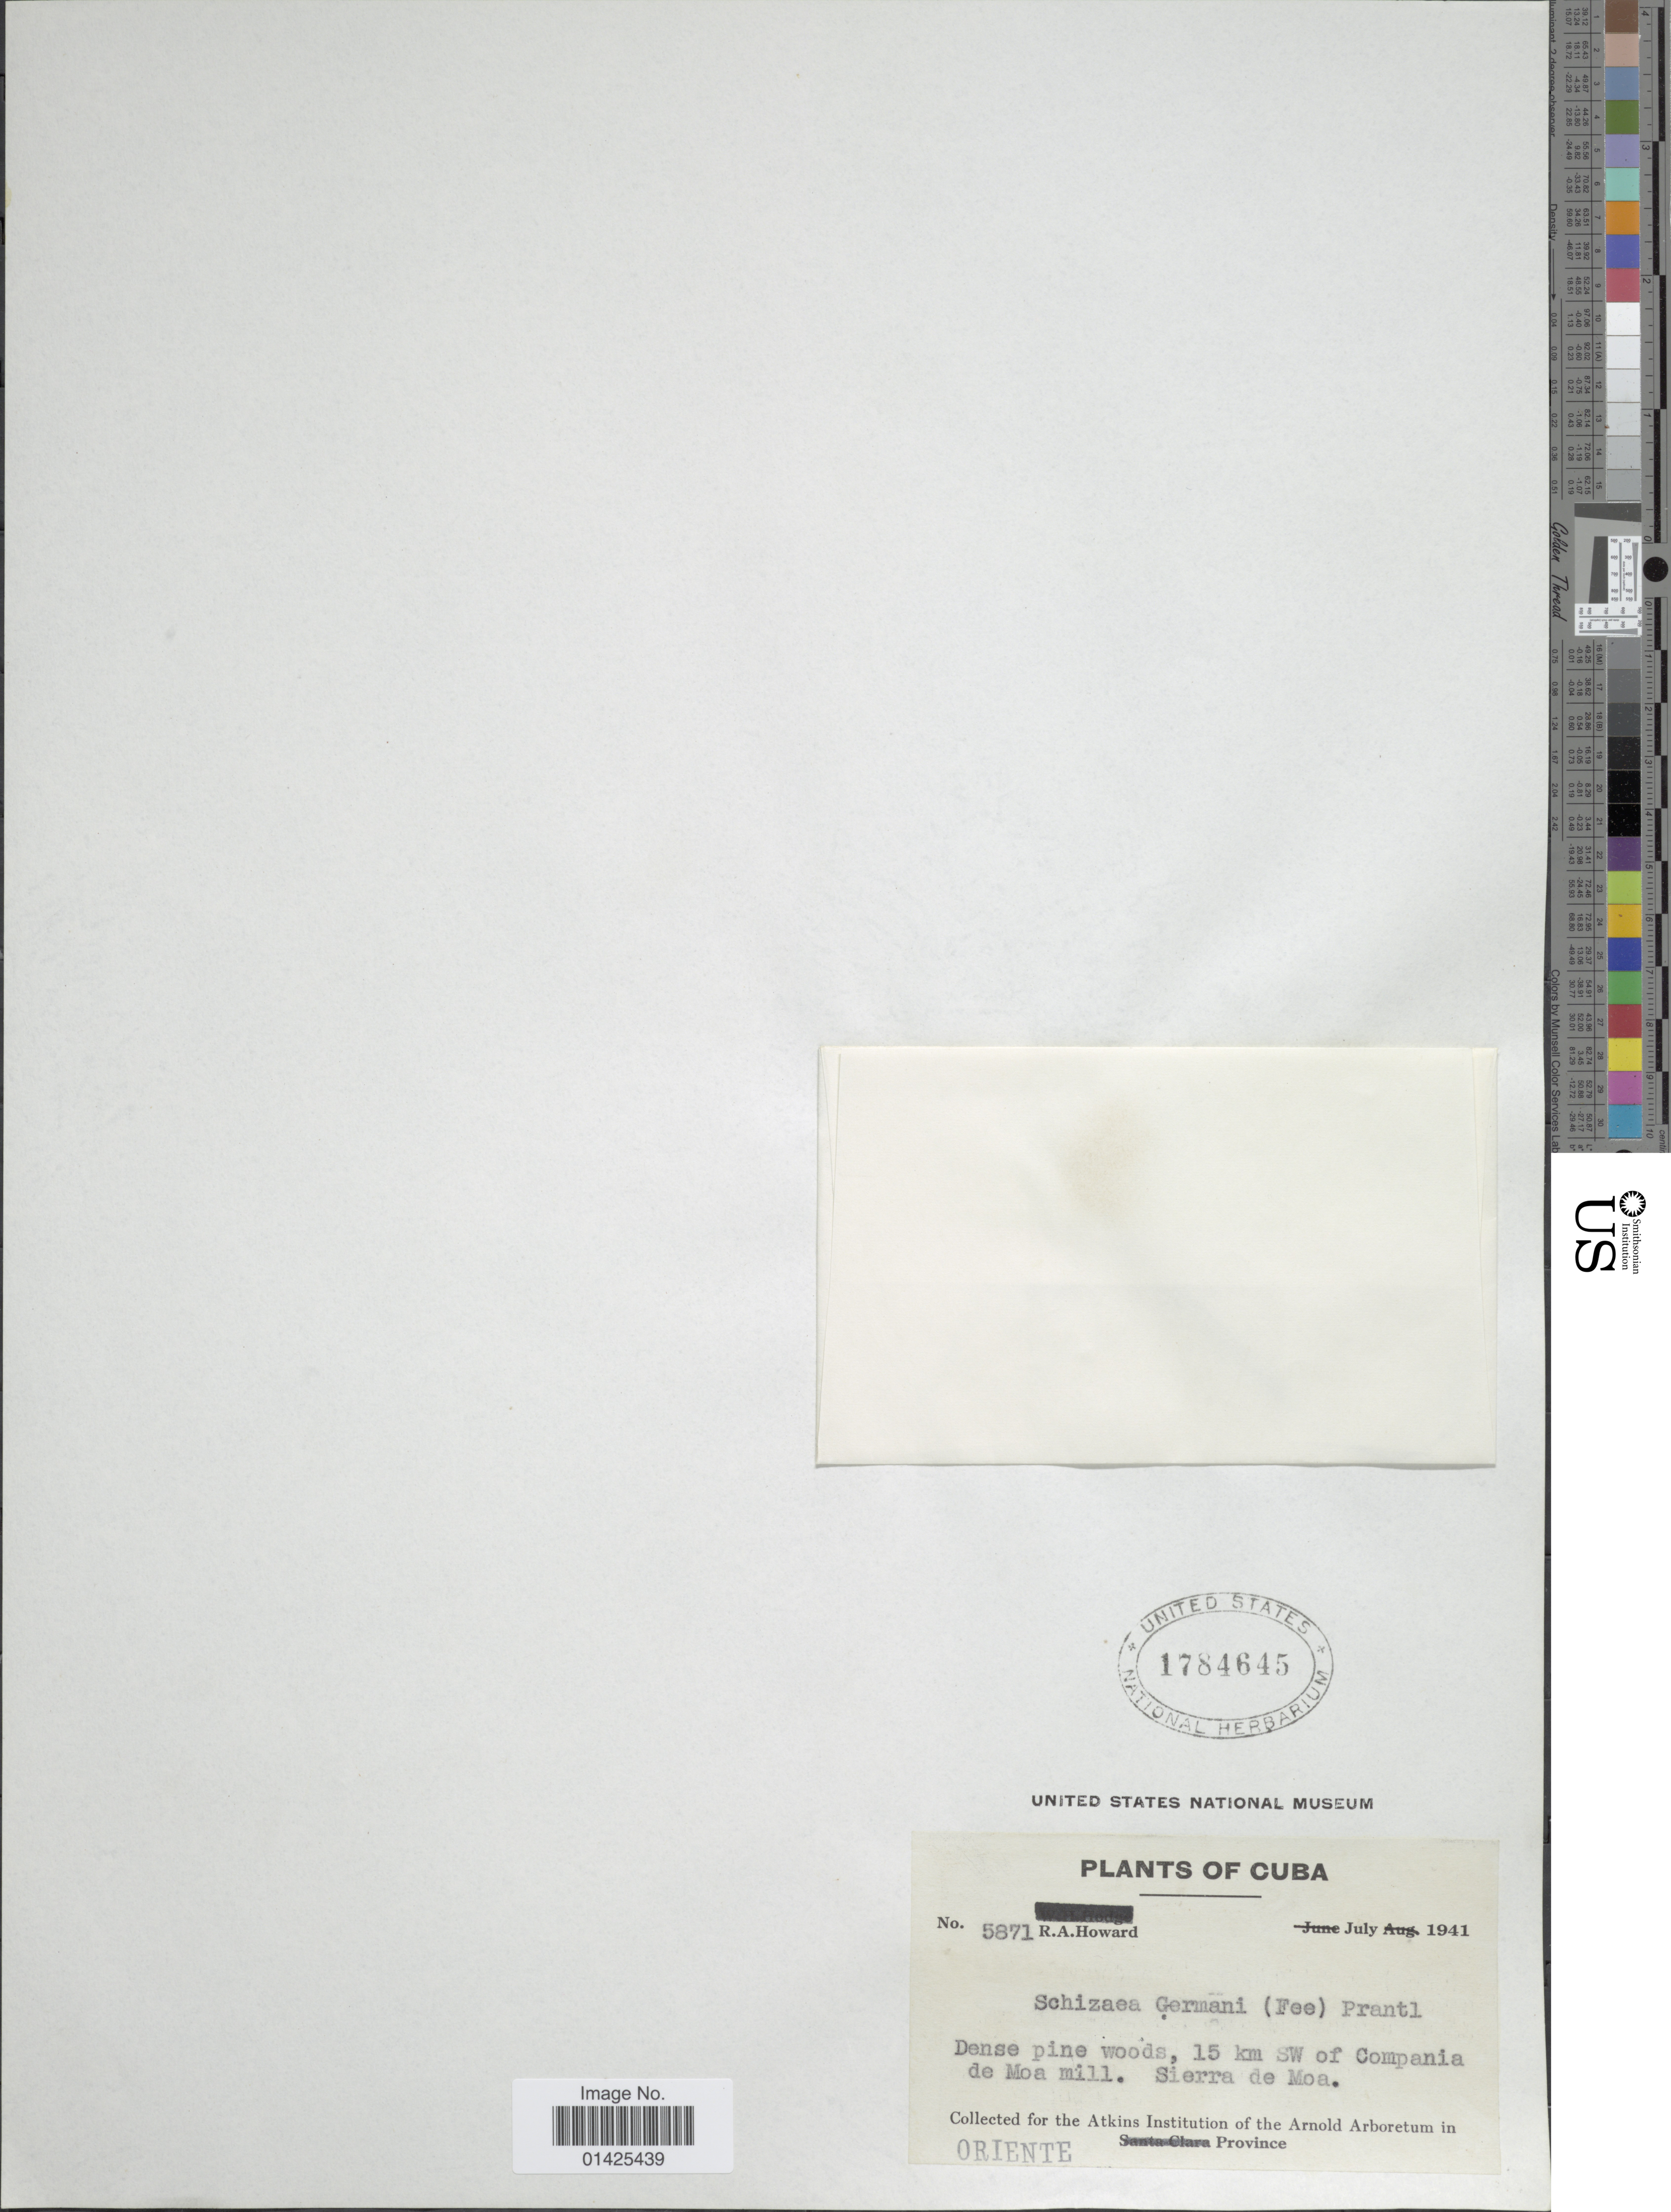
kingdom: Plantae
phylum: Tracheophyta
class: Polypodiopsida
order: Schizaeales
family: Schizaeaceae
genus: Actinostachys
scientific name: Actinostachys pennula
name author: (Sw.) Hook.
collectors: R. A. Howard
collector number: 5871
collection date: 1941-07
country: Cuba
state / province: Oriente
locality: Dense pine woods, 15 km SW of Compania de Moa mill, Sierra de Moa.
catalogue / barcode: US 1784645